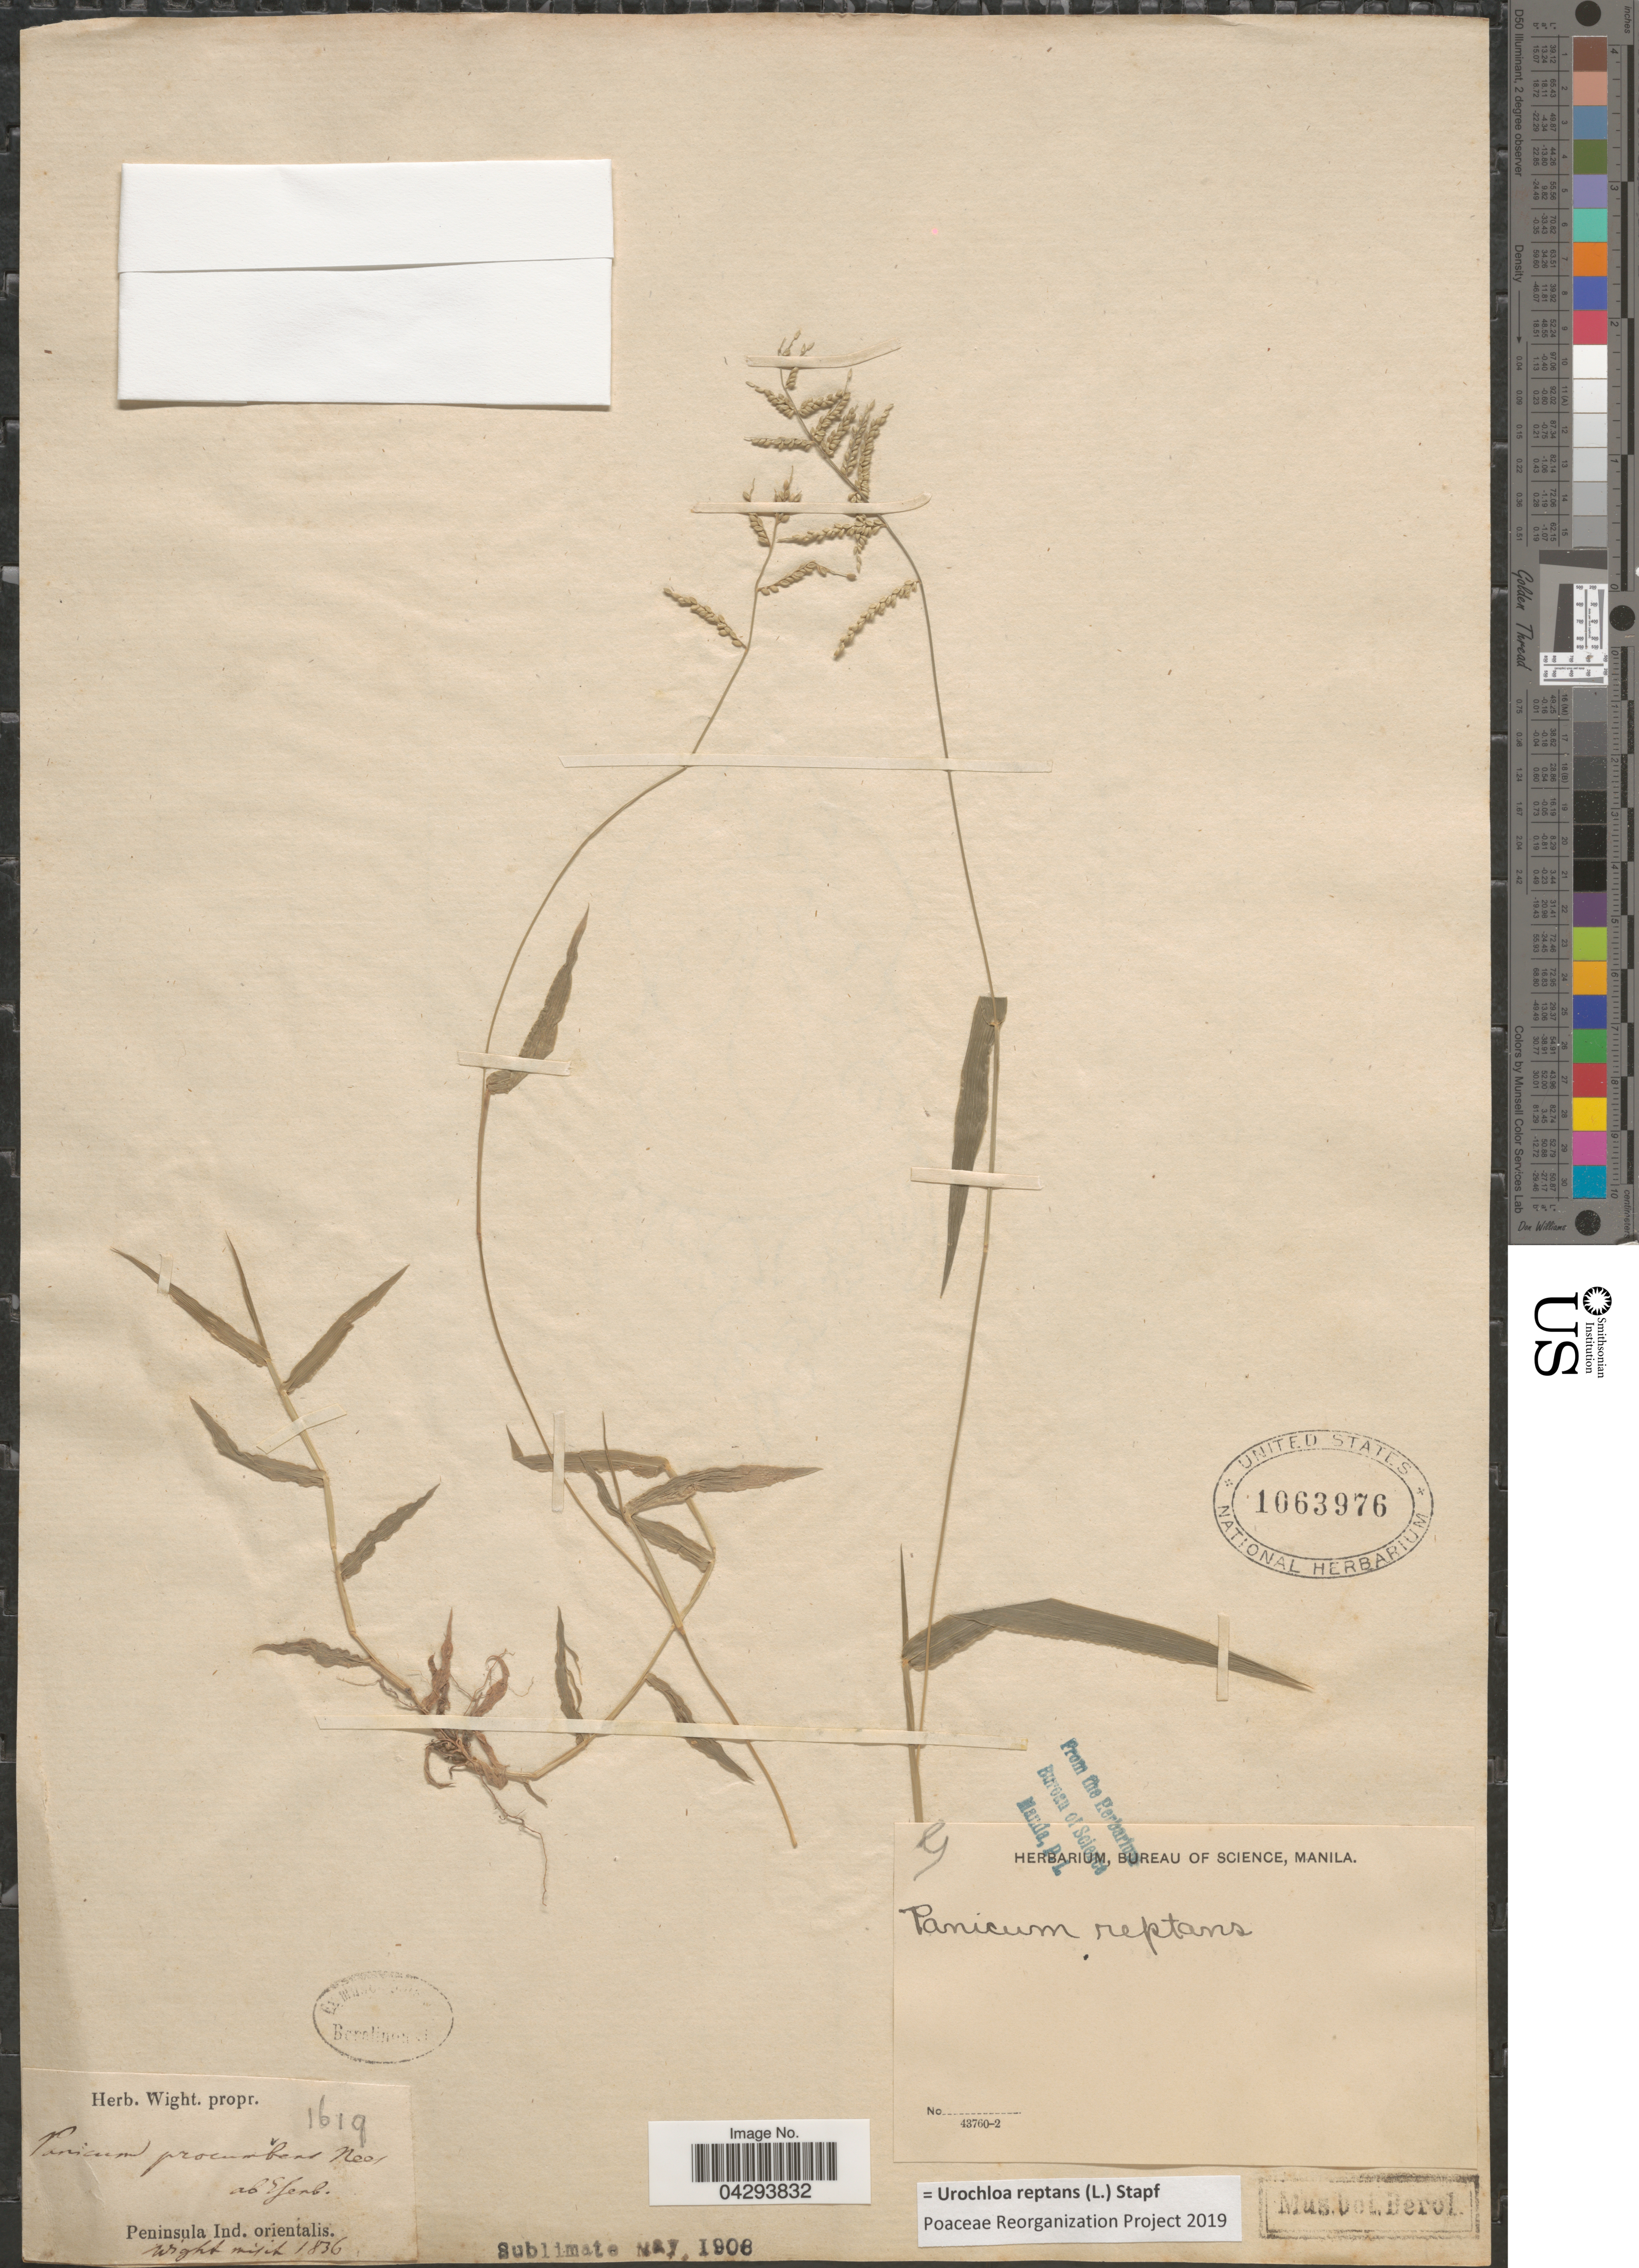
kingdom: Plantae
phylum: Tracheophyta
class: Liliopsida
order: Poales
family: Poaceae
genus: Urochloa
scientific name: Urochloa reptans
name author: (L.) Stapf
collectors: -- Wight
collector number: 1619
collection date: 1836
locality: Peninsula Ind. orientalis.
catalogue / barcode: US 1063976